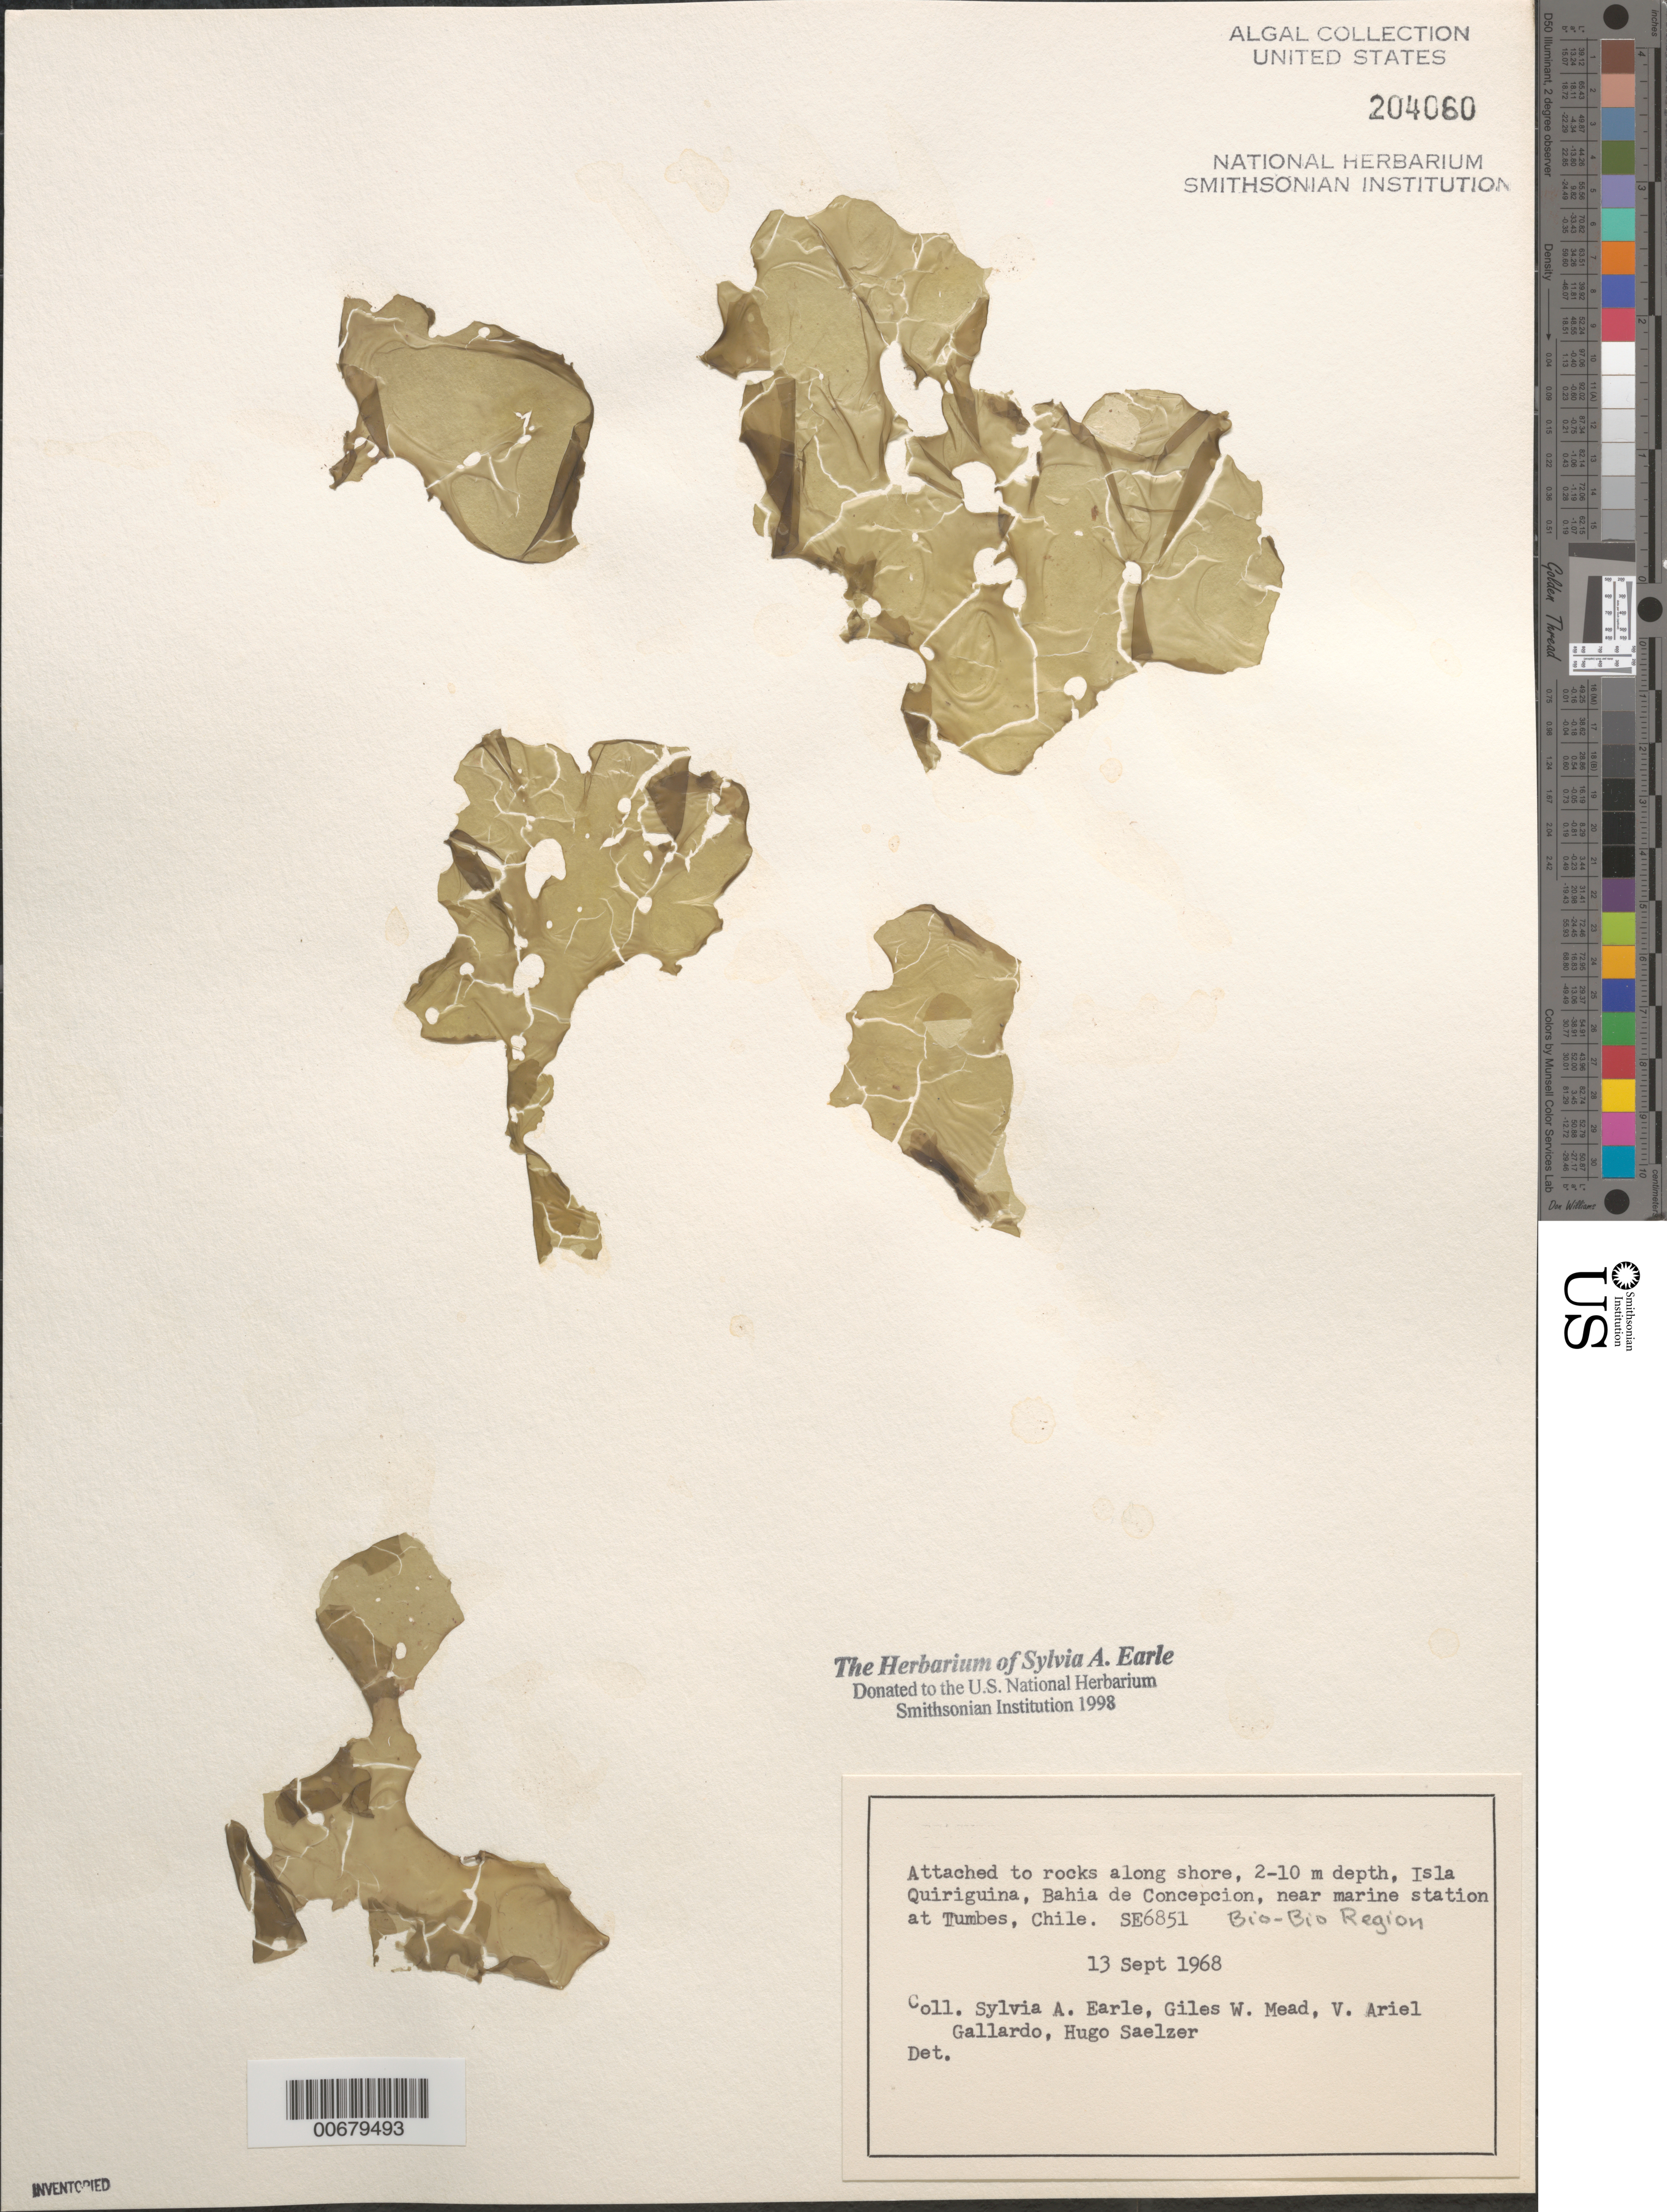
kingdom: Plantae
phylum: Chlorophyta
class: Ulvophyceae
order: Ulvales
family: Ulvaceae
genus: Ulva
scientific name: Ulva sp.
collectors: S. A. Earle, G. W. Mead, V. Gallardo & H. Saelzer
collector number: SE 6851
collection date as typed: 13 Sep 1968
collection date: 1968-09-13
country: Chile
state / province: Bio-Bío (VIII)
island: Isla Quiriquina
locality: Bahía de Concepción, near marine station at Tumbes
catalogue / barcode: US 204060